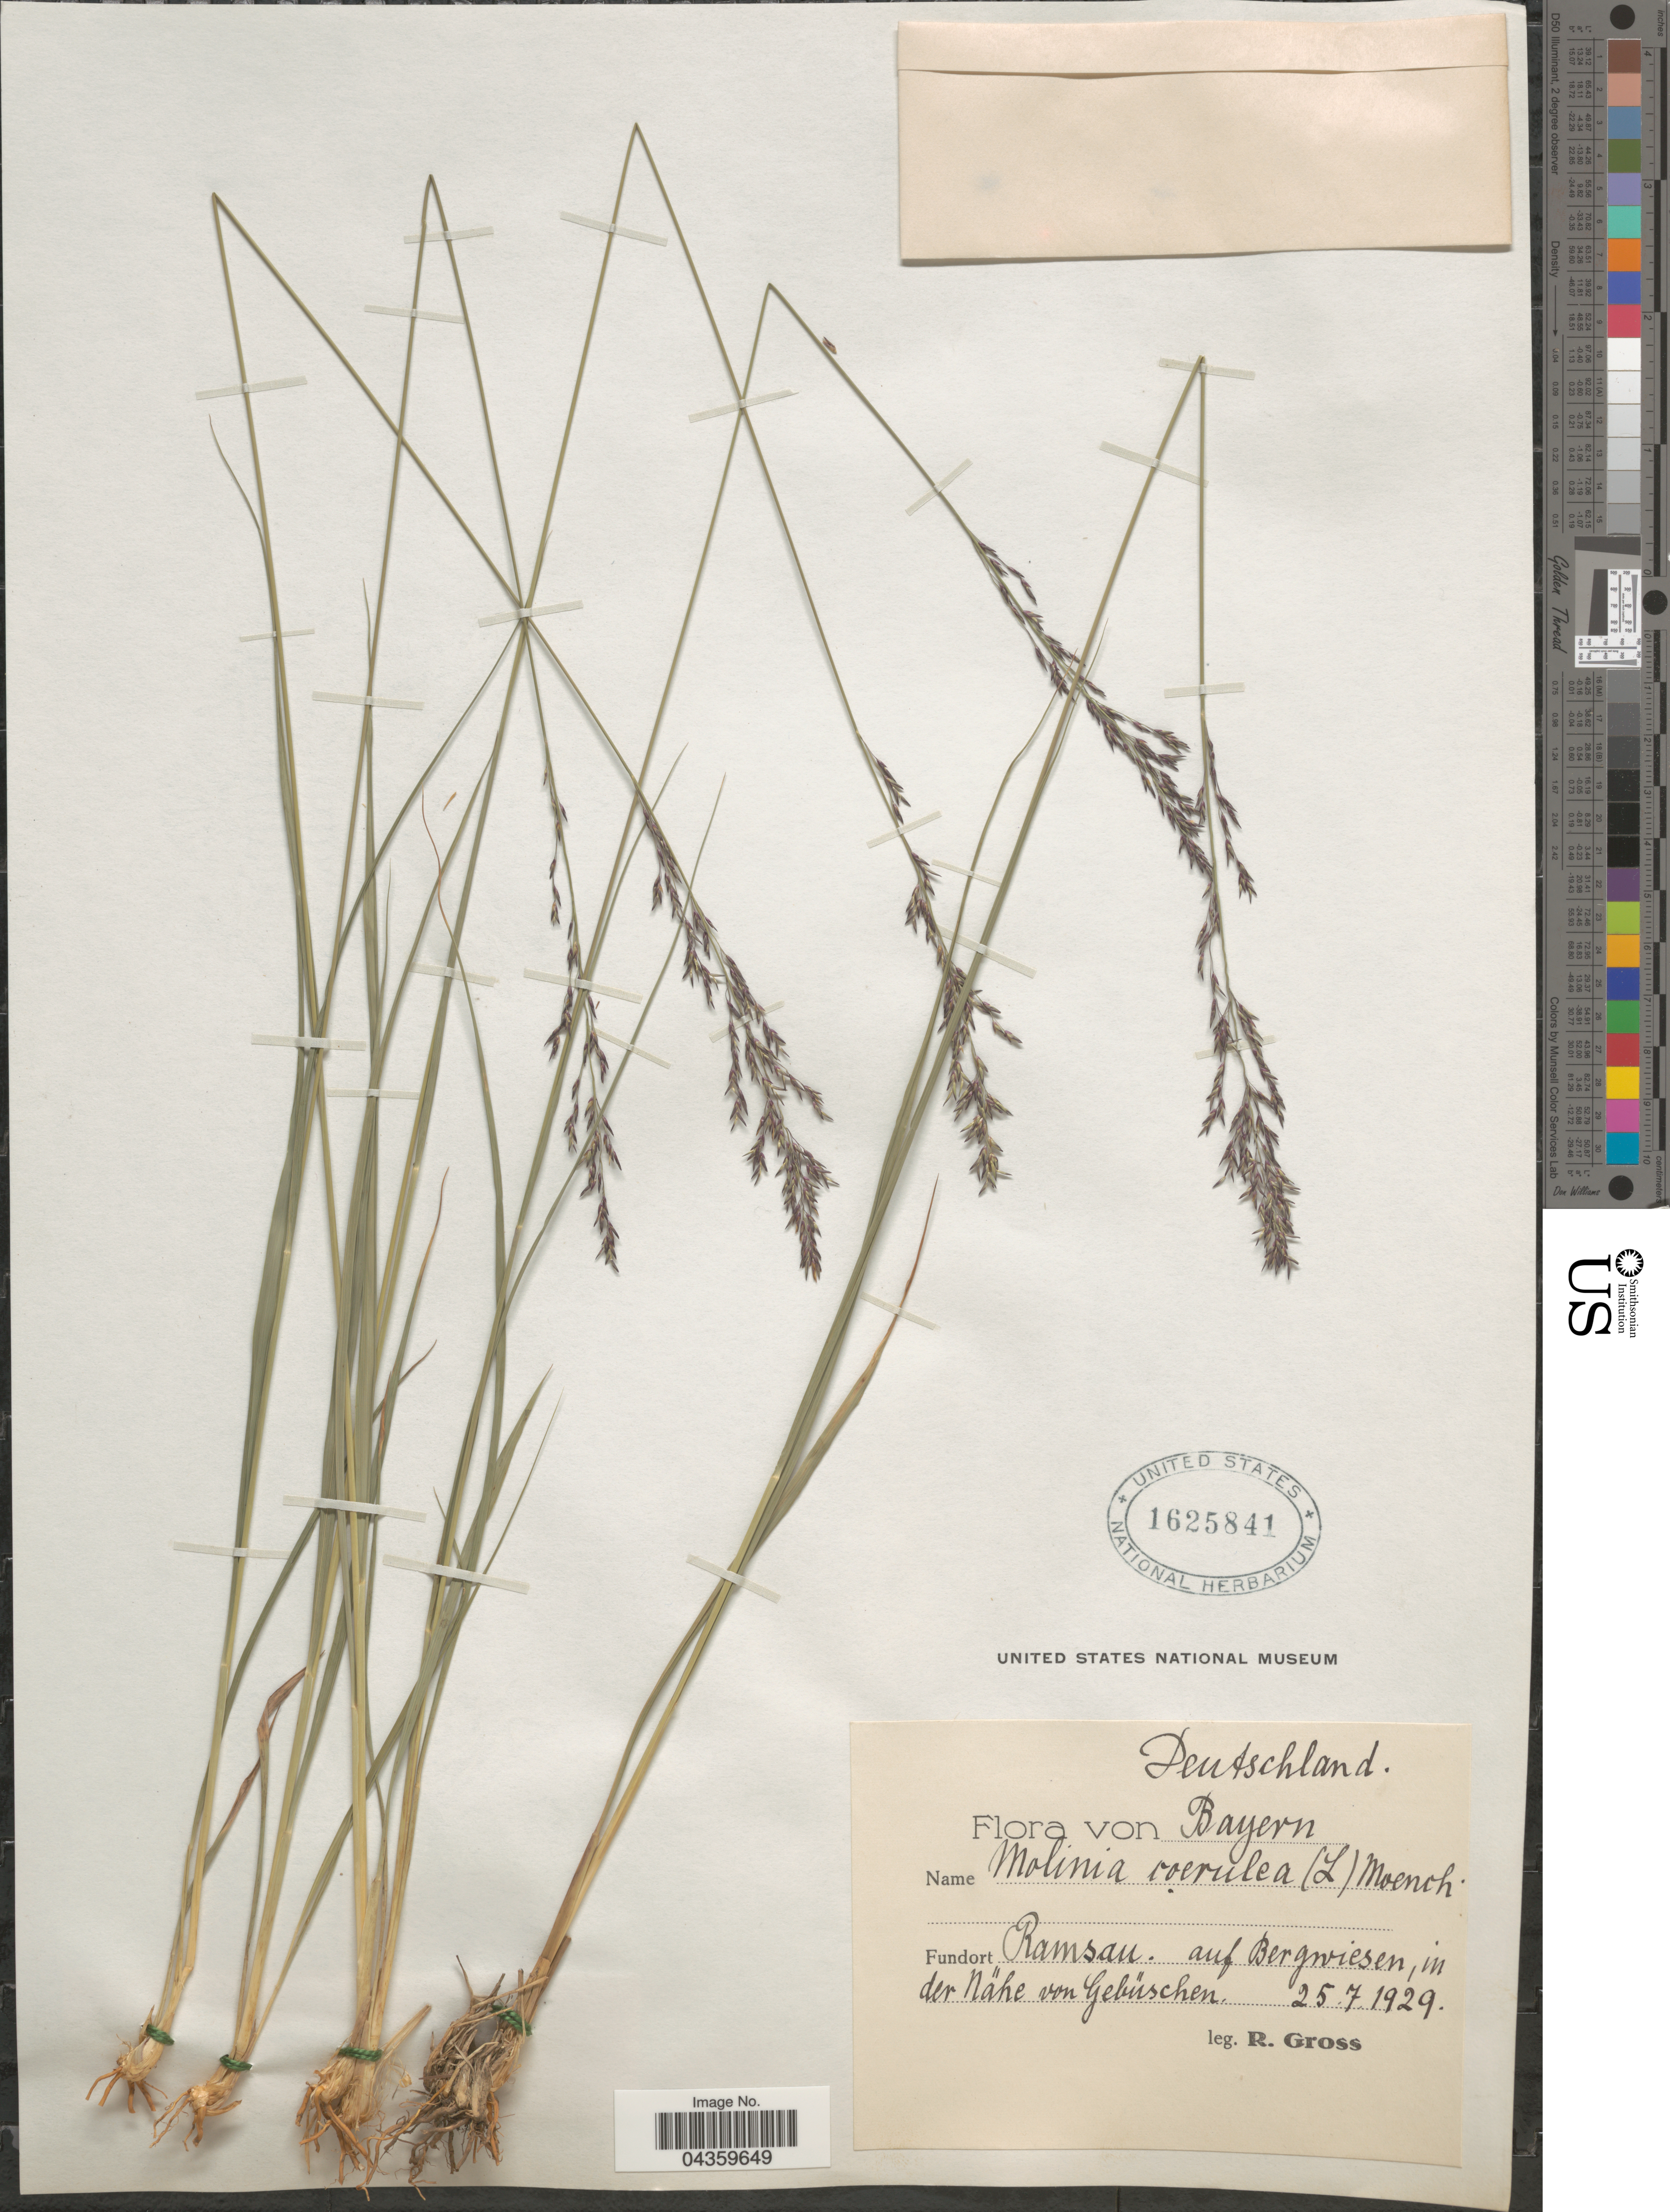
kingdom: Plantae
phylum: Tracheophyta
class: Liliopsida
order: Poales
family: Poaceae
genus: Molinia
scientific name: Molinia caerulea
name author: (L.) Moench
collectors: R. Gross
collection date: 1929-07-25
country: Germany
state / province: Bayern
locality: Deutschland. Fundort Ramsau. Auf Bergwiesen, in der Nähe von Gebüschen.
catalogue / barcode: US 1625841